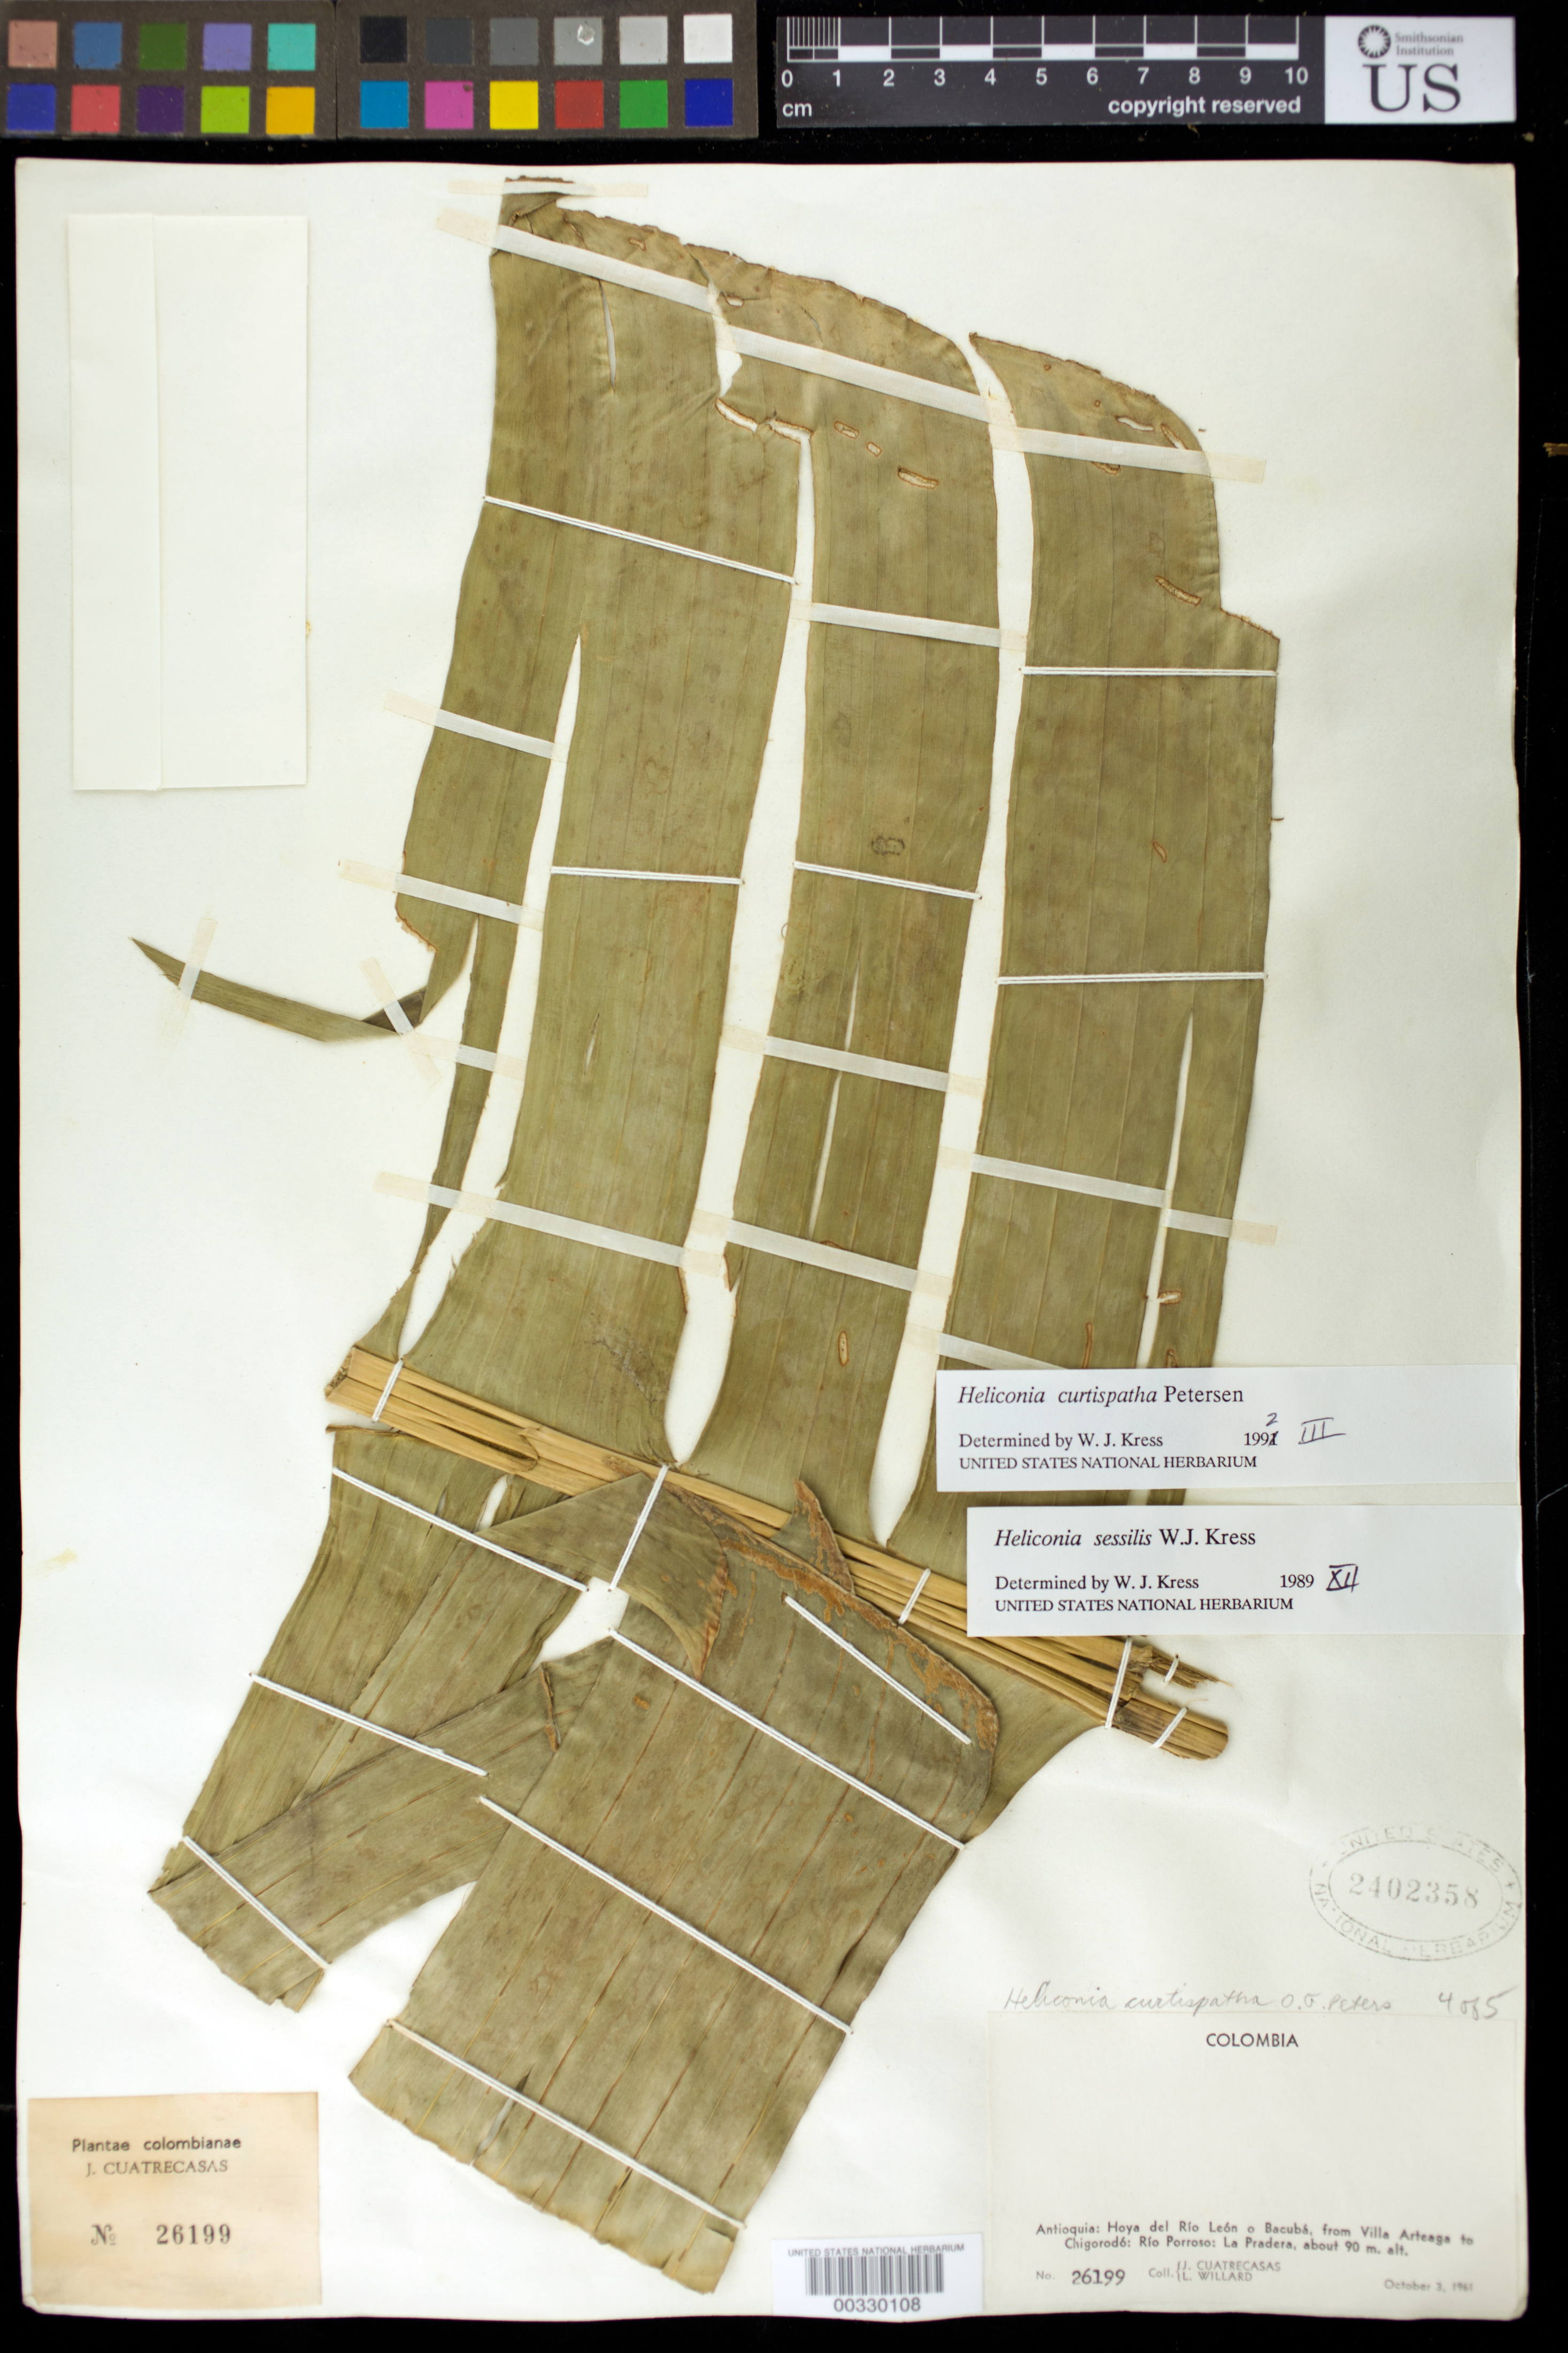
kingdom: Plantae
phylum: Tracheophyta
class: Liliopsida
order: Zingiberales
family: Heliconiaceae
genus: Heliconia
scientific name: Heliconia curtispatha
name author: Petersen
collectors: J. Cuatrecasas & L. Willard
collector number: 26199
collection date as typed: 03 Oct 1961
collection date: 1961-10-03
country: Colombia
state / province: Antioquia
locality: Valley of Rio Leon or Bacuba, from Villa Arteaga to CHigordo, Rio Porroso, La Pradera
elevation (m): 90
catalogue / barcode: US 2402358